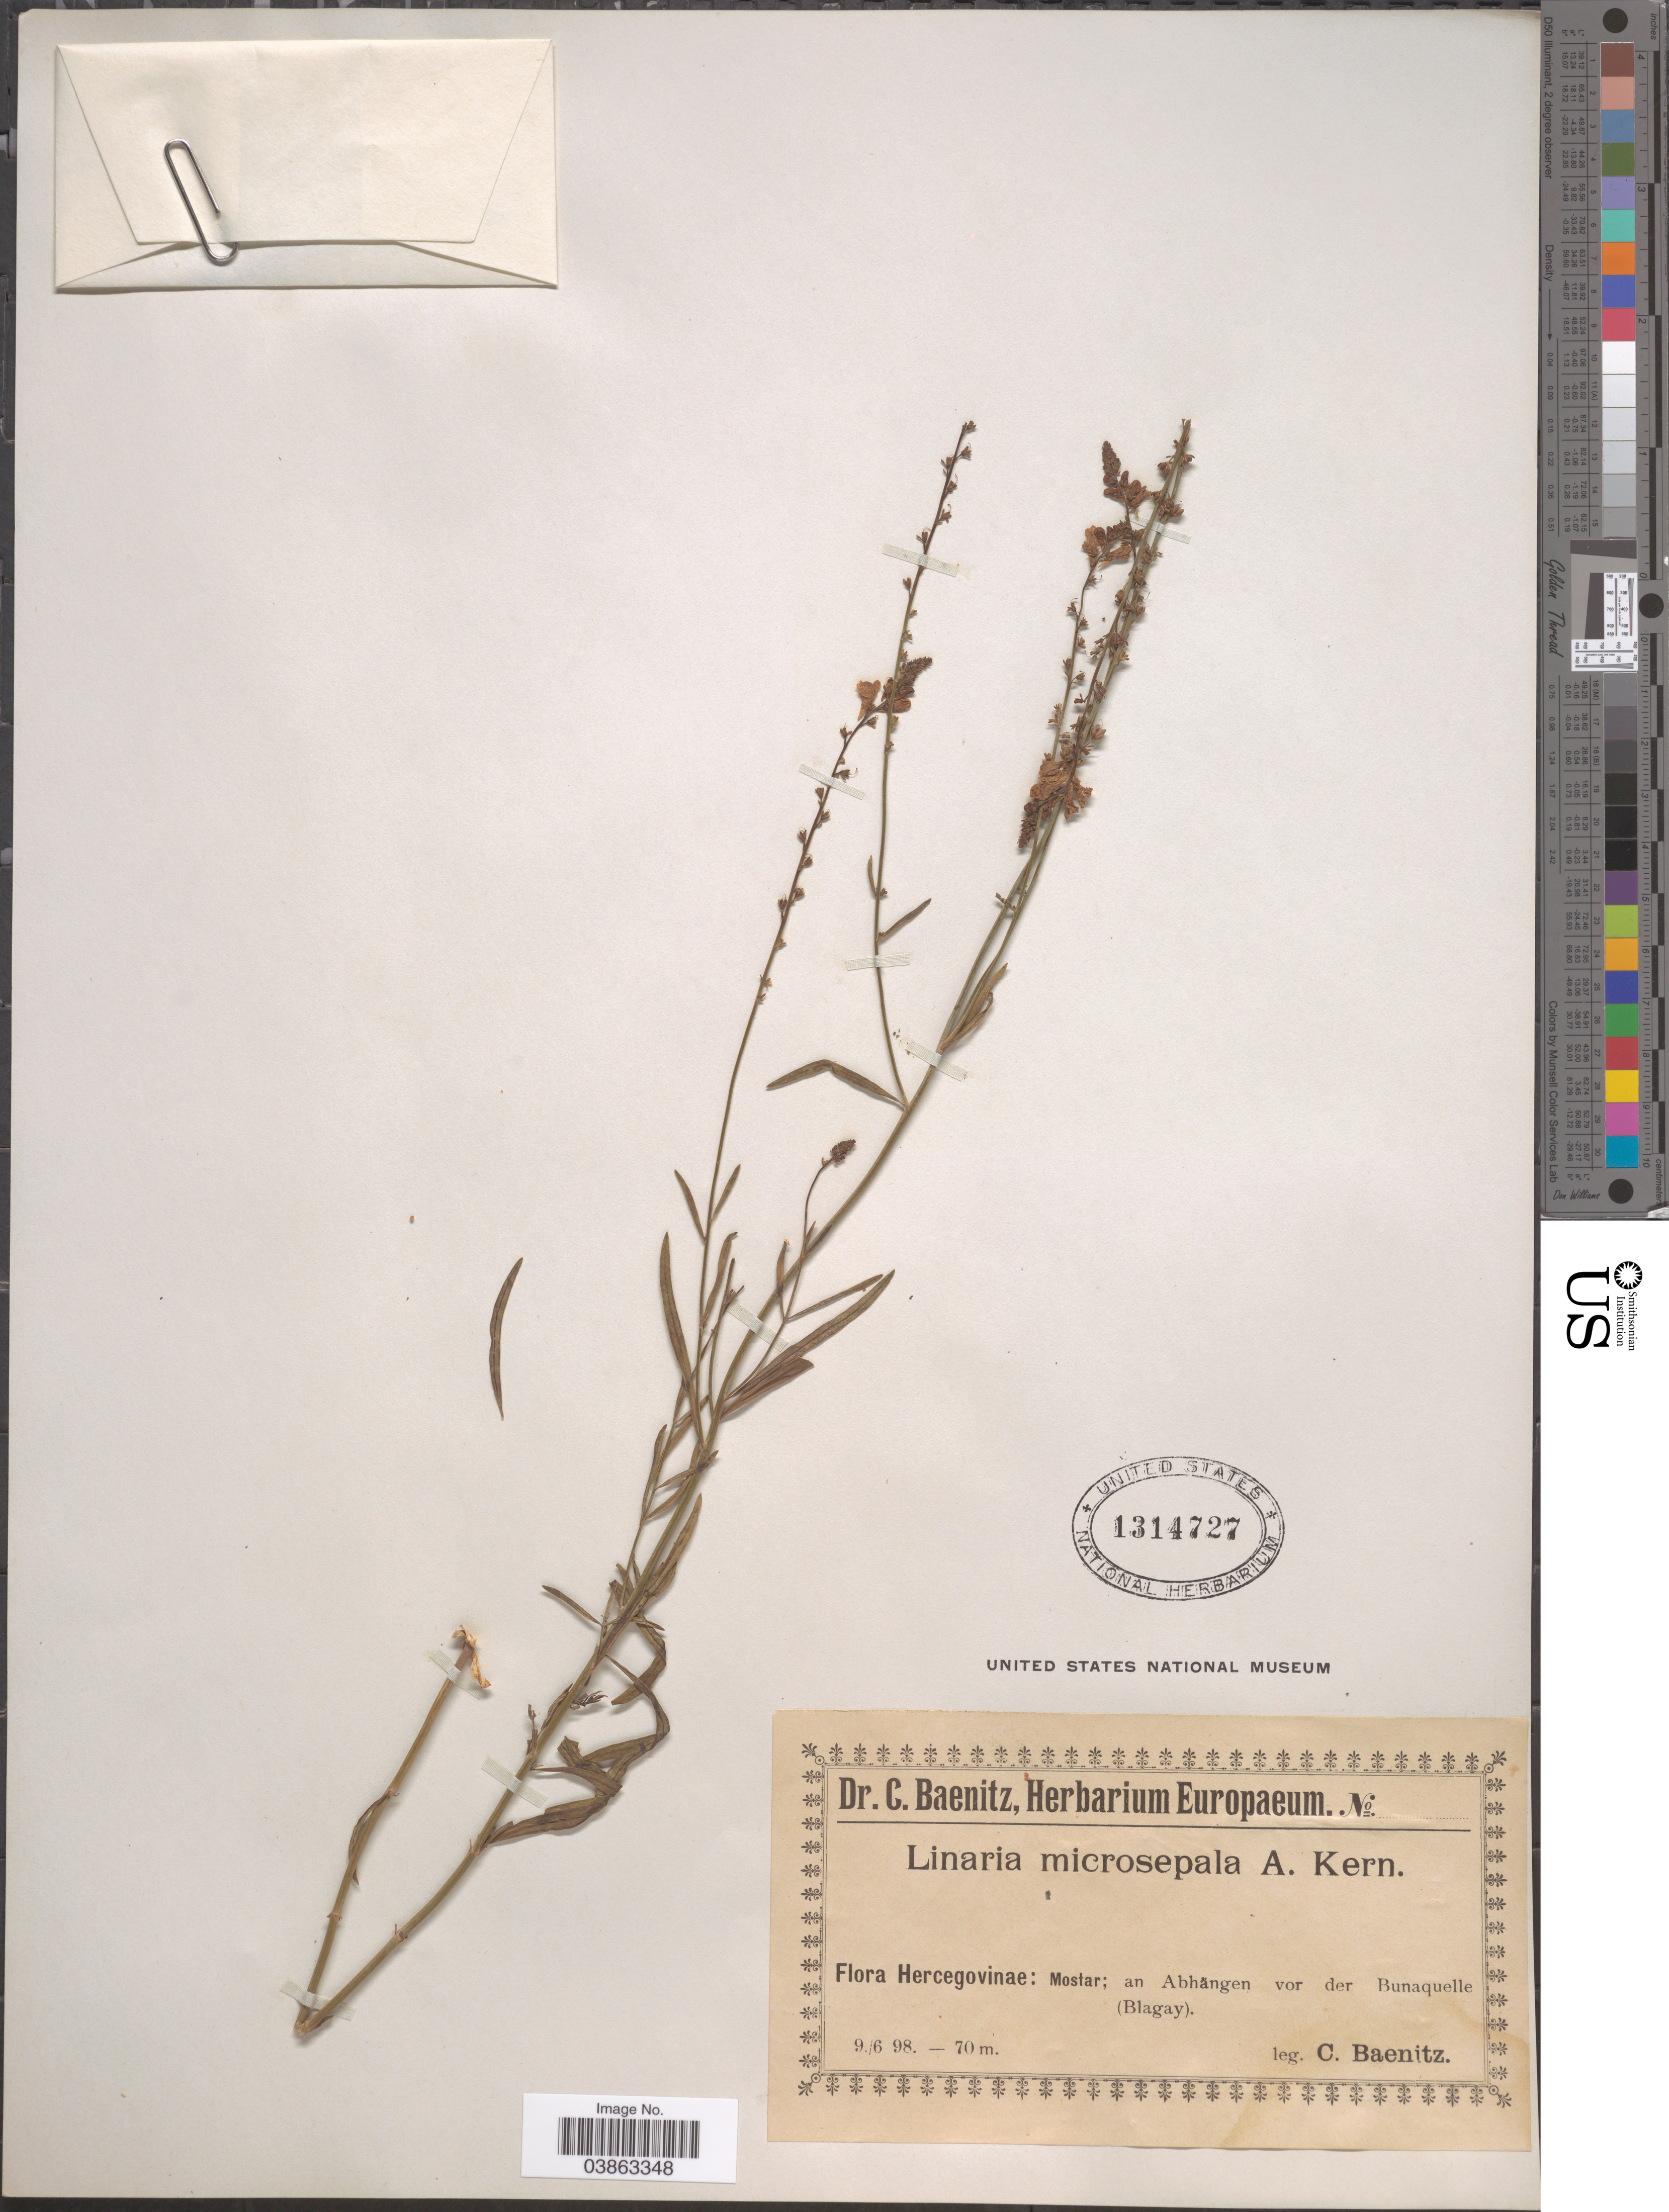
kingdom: Plantae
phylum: Tracheophyta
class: Magnoliopsida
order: Lamiales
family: Plantaginaceae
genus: Linaria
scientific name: Linaria microsepala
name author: A. Kern.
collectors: C. G. Baenitz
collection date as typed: Transcribed d/m/y: 9/6/98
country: Bosnia and Herzegovina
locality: Hercegovinae: Mostar; an Abhängen vor der Bunaquelle (Blagay).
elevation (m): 70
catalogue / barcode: US 1314727